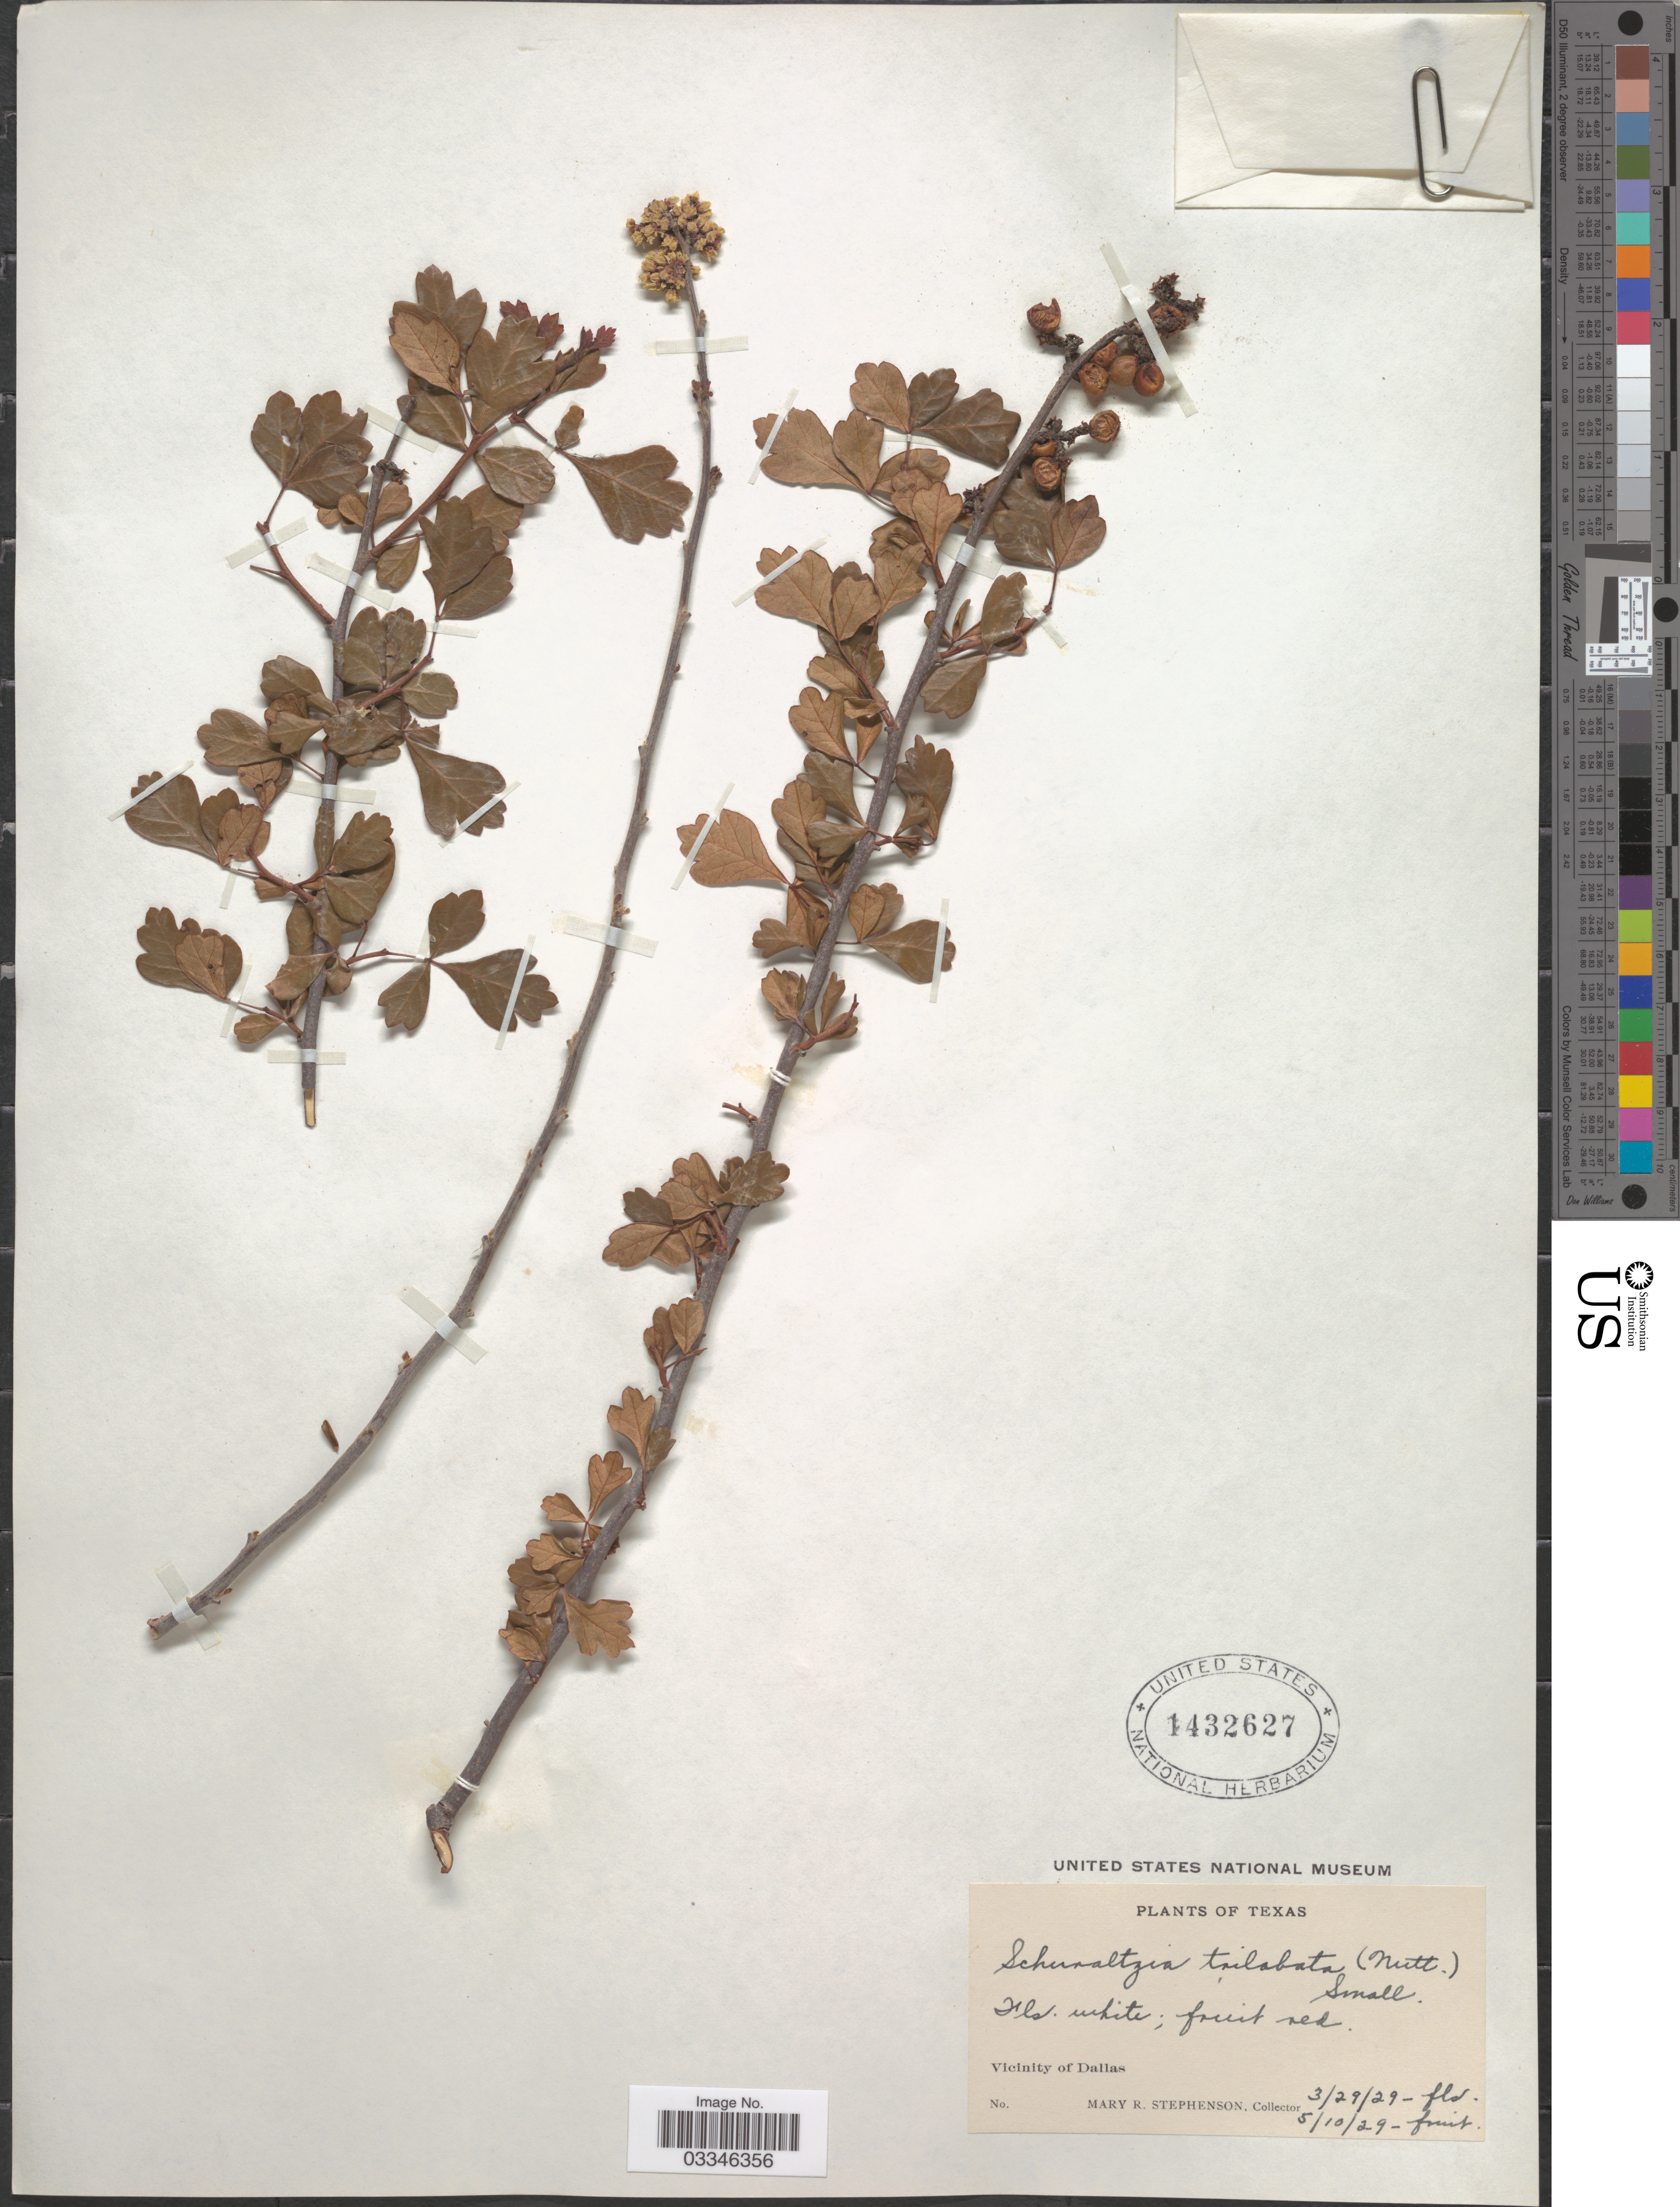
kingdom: Plantae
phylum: Tracheophyta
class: Magnoliopsida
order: Sapindales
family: Anacardiaceae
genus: Rhus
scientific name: Rhus trilobata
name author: Nutt.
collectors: M. Stephenson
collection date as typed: Transcribed d/m/y: 29/3/29 to 10/5/29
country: United States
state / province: Texas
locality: Vicinity of Dallas.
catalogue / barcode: US 1432627